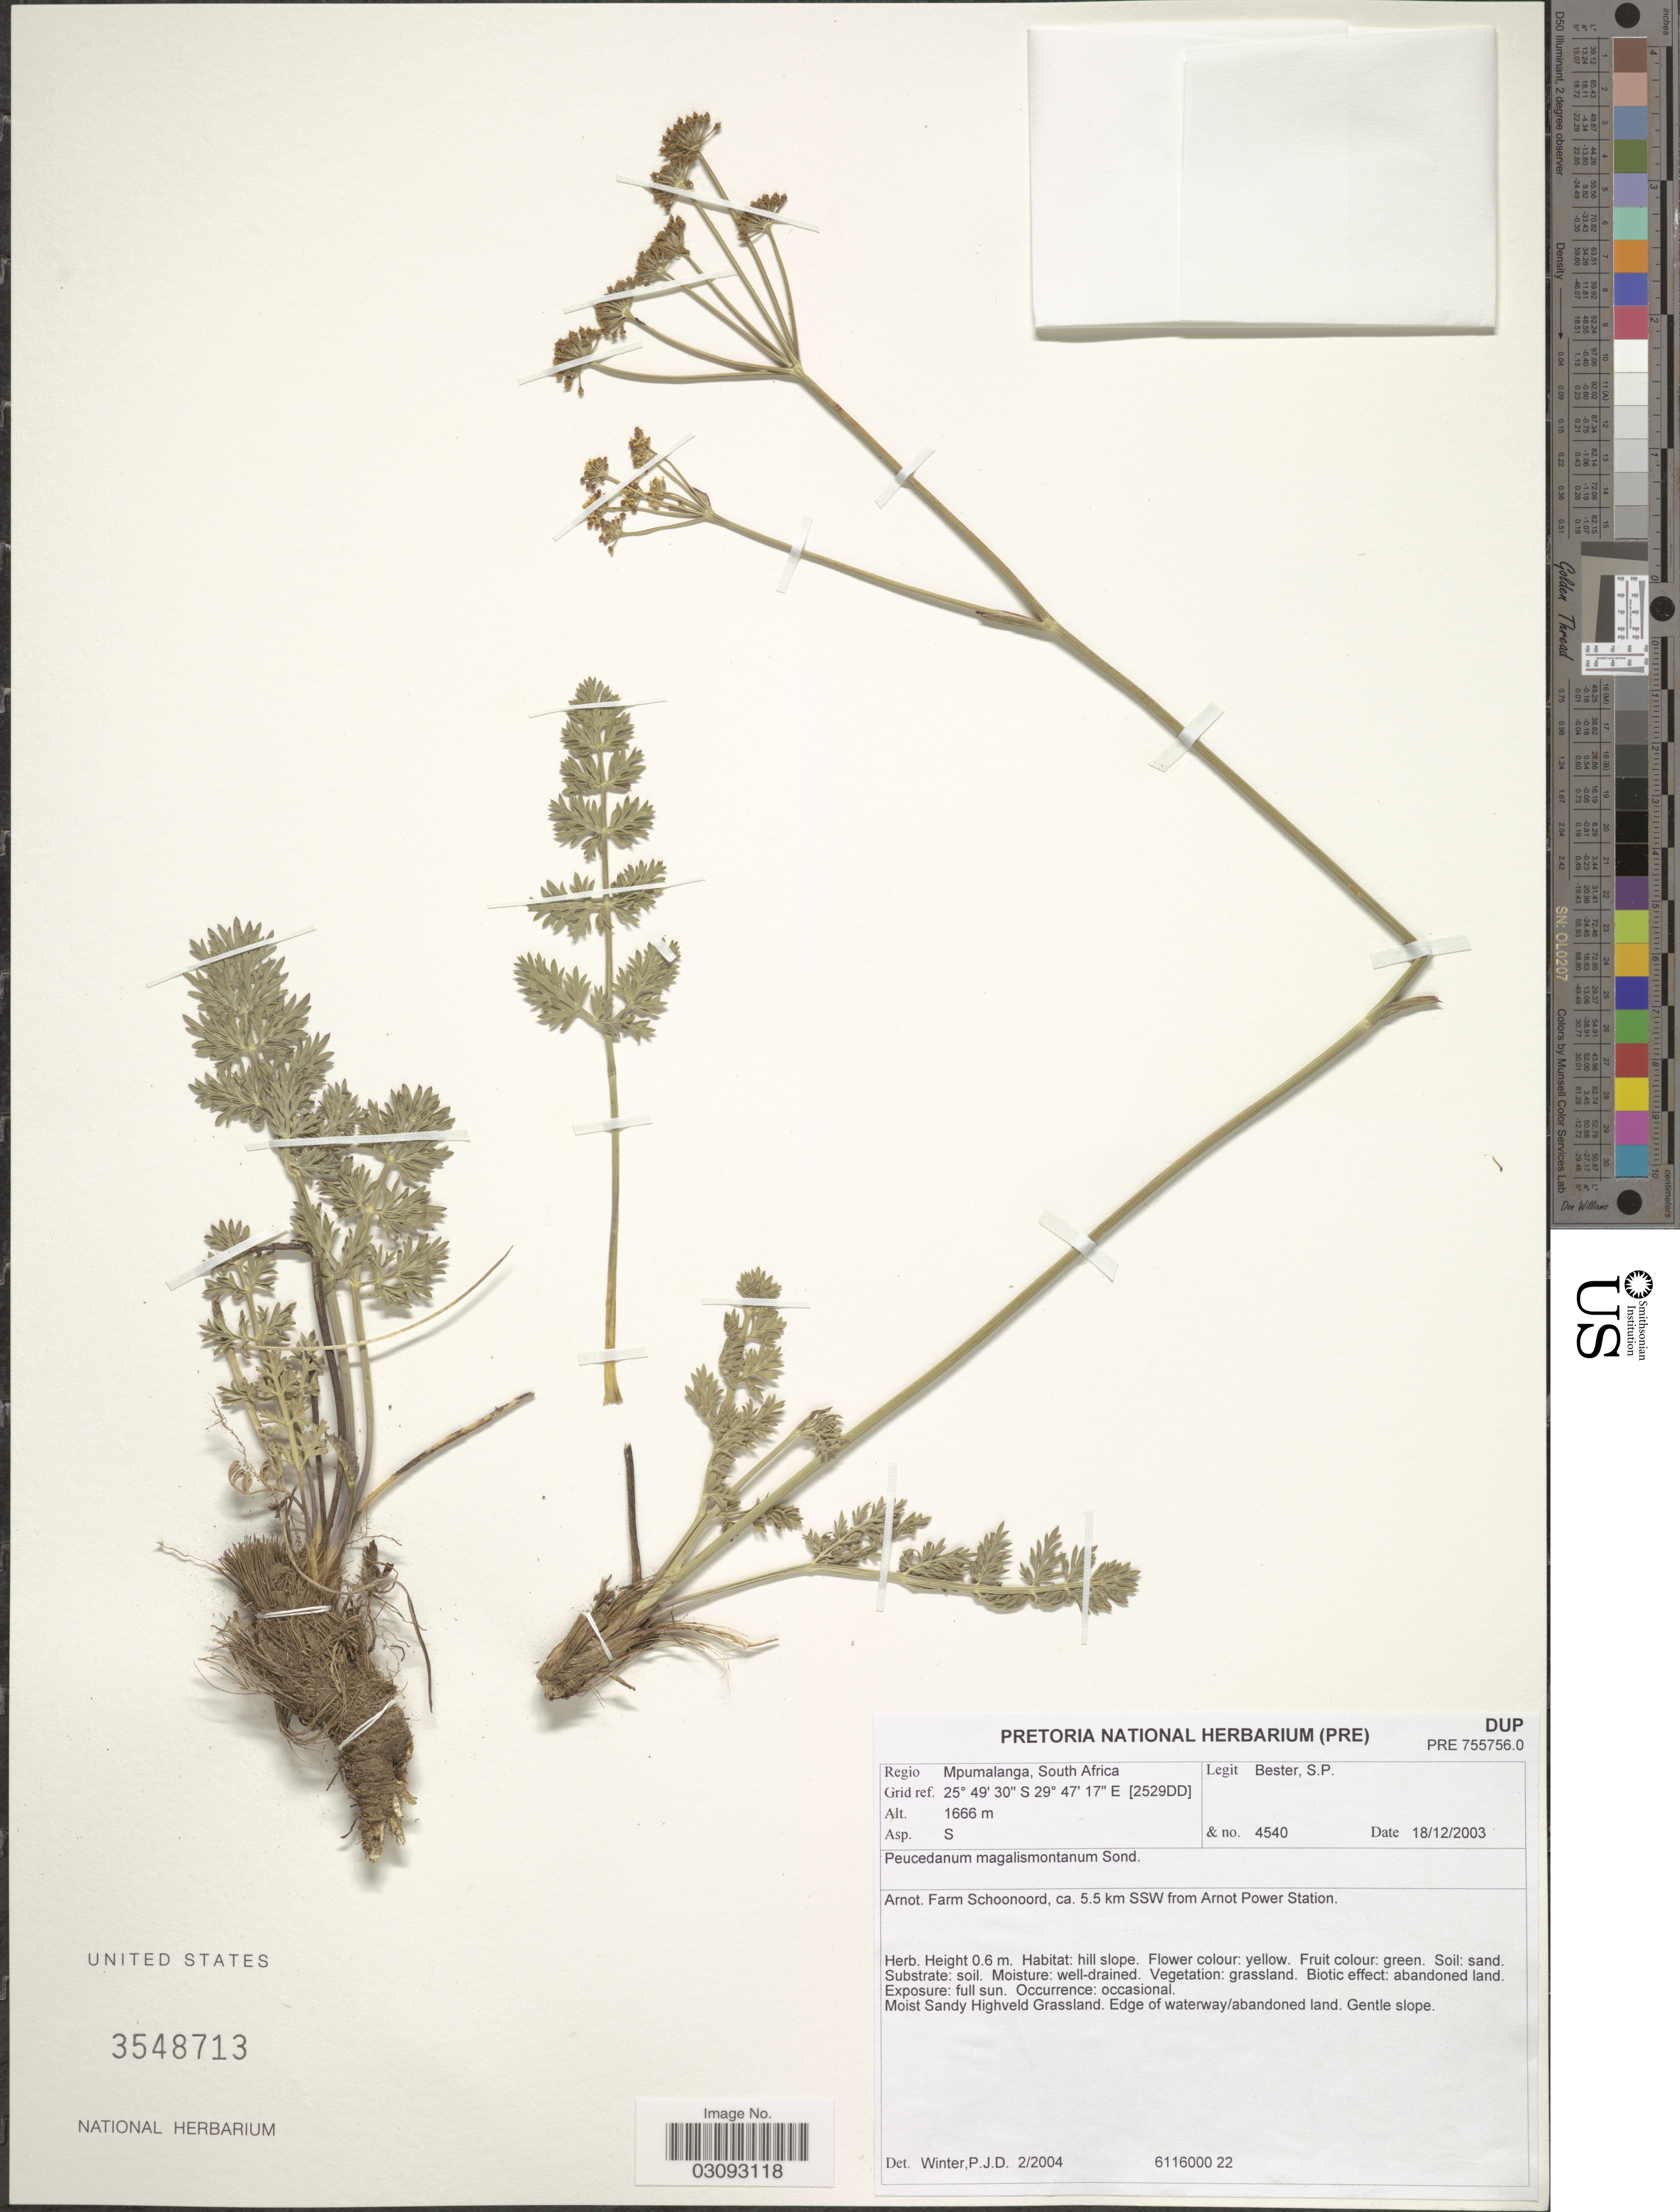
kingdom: Plantae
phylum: Tracheophyta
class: Magnoliopsida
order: Apiales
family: Apiaceae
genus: Peucedanum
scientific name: Peucedanum magalismontanum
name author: Sond.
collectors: S. Bester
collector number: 4540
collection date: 2003-12-18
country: South Africa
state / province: Mpumalanga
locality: Grid ref. 2529DD. Arnot. Farm Schoonoord, ca. 5.5 km SSW from Arnot Power Station.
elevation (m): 1666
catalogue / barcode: US 3548713